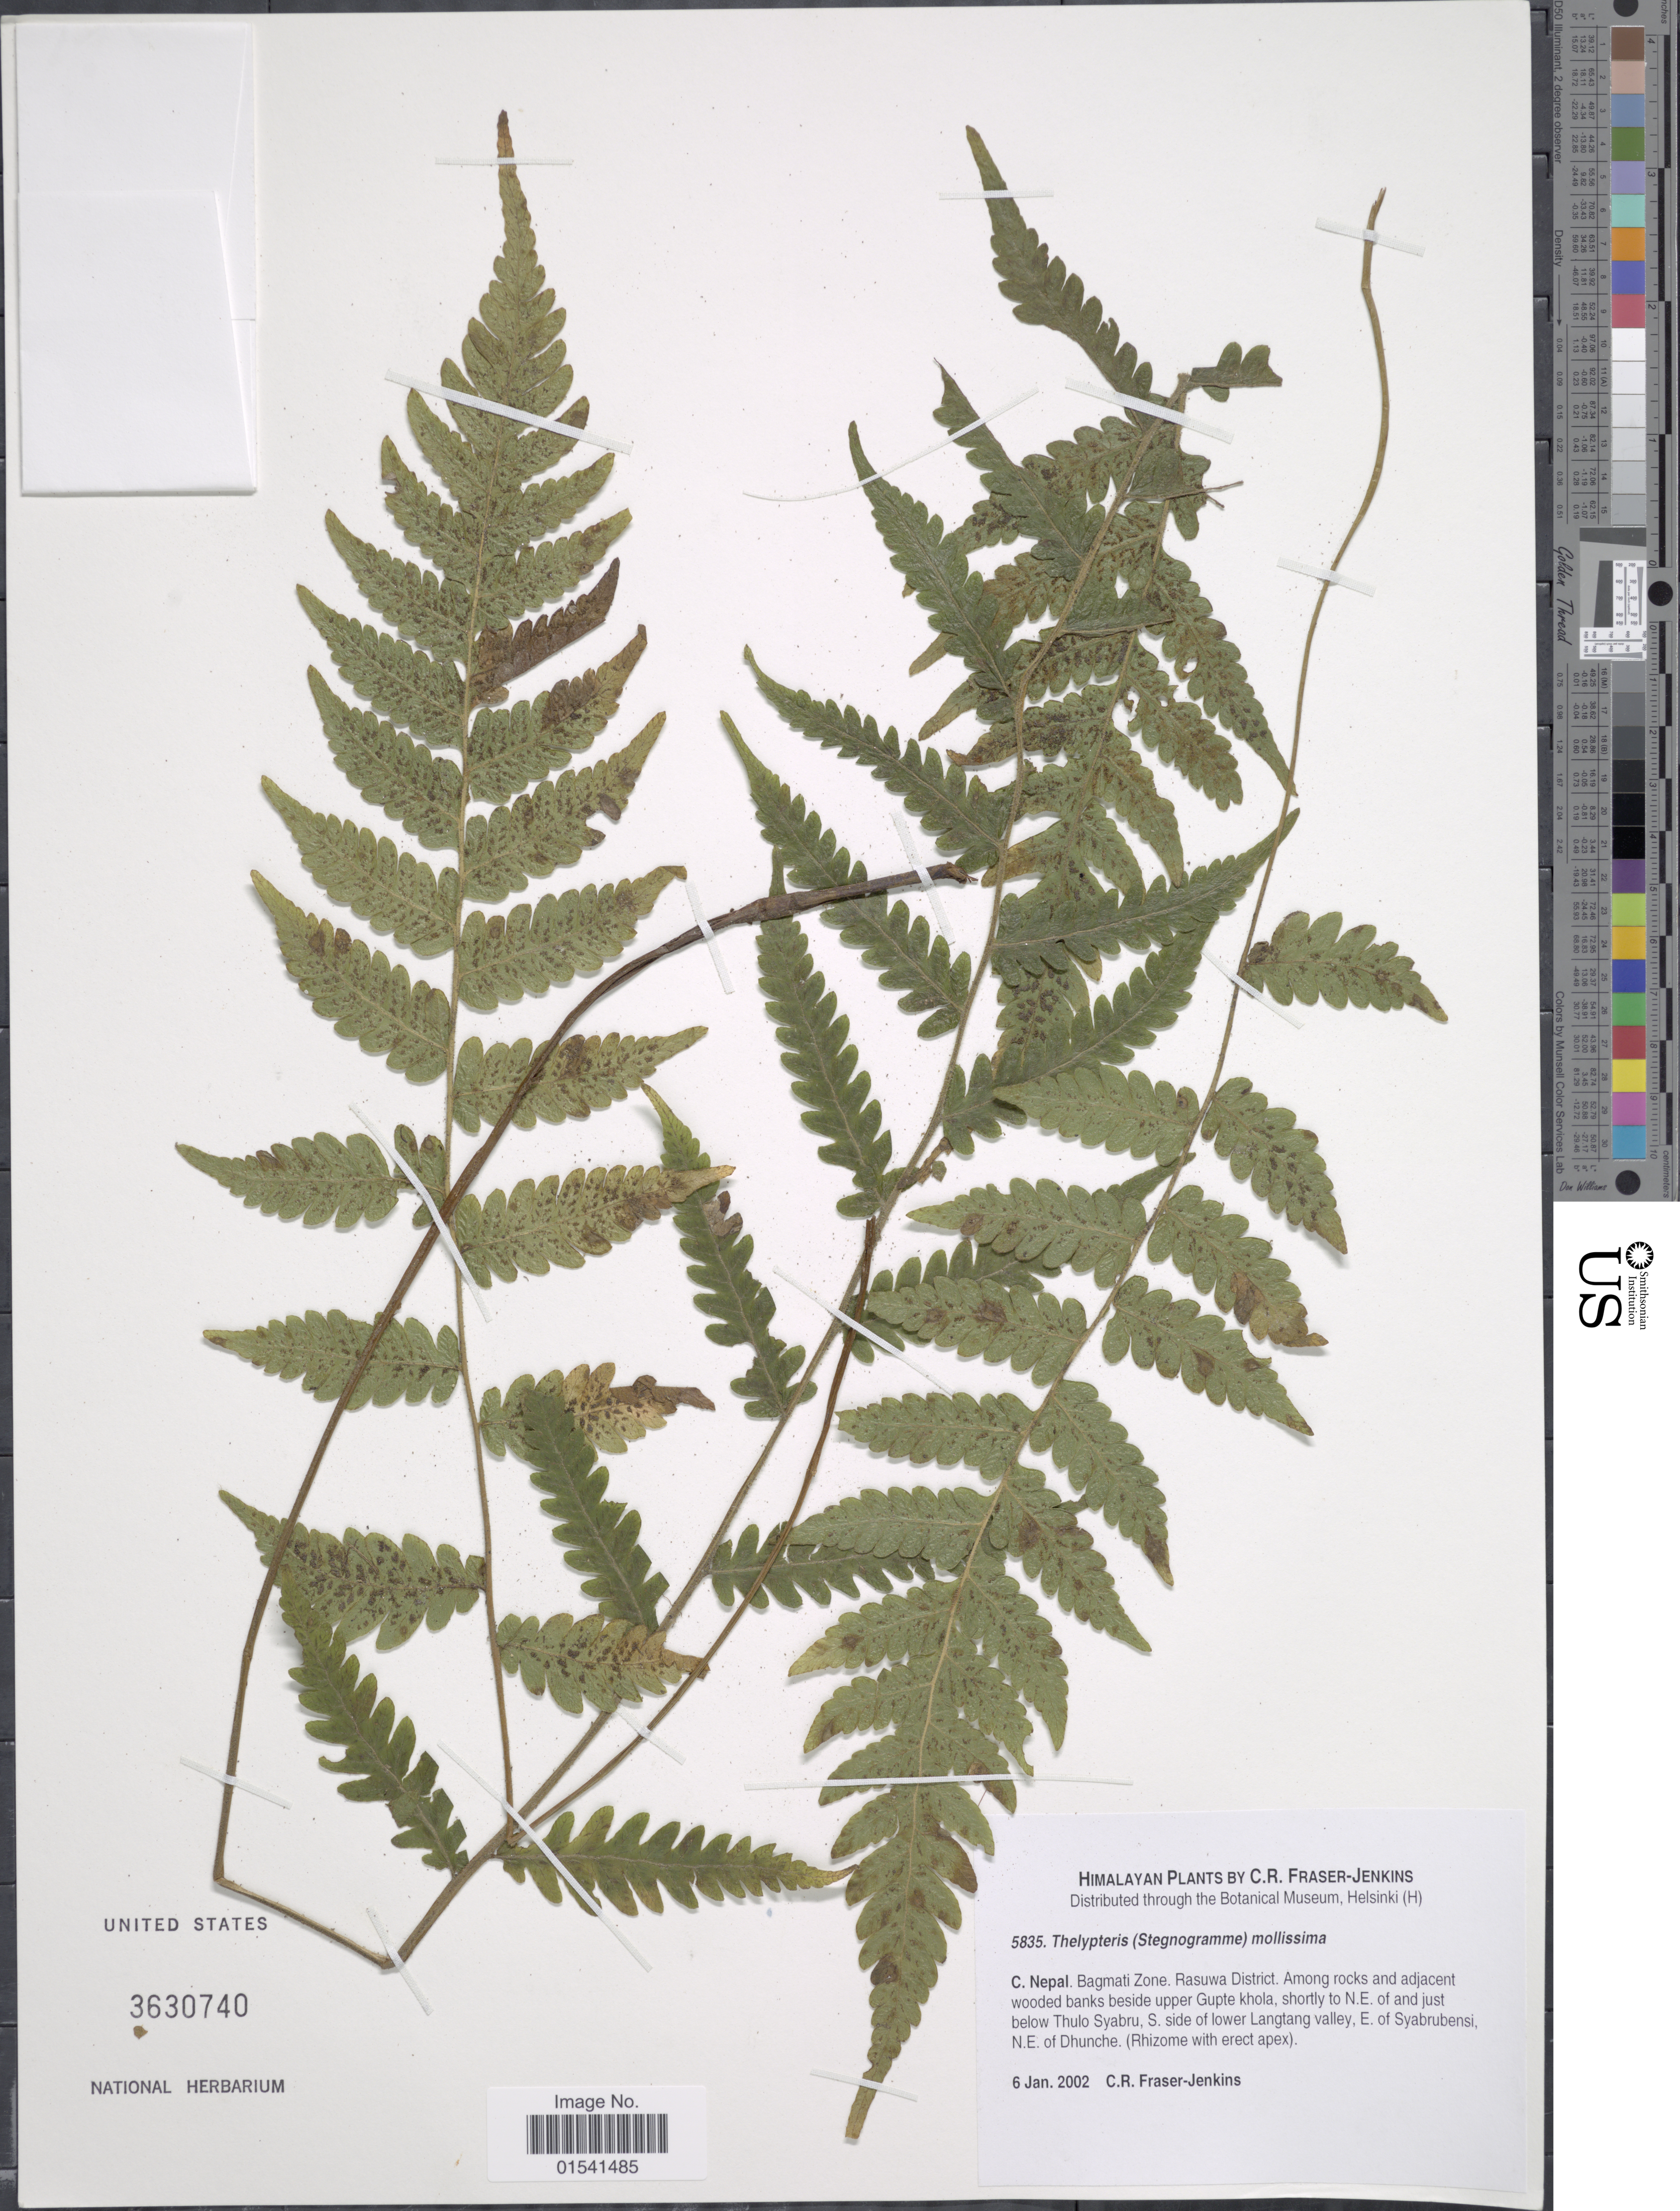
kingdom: Plantae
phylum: Tracheophyta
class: Polypodiopsida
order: Polypodiales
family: Thelypteridaceae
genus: Stegnogramma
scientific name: Stegnogramma mollissima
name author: (Fisch. ex Kunze) Fraser-Jenk.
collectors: C. R. Fraser-Jenkins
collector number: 5835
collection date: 2002-01-06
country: Nepal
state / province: Bagmati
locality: C. Nepal. Bagmati Zone. Rasuwa District. Among rocks and adjacent wooded banks beside upper Gupte khola, shortly to N.E. of and just below Thulo Syabru, S. side of lower Langtang valley, E of Syabrubeni, N.E. of Dhunche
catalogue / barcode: US 3630740